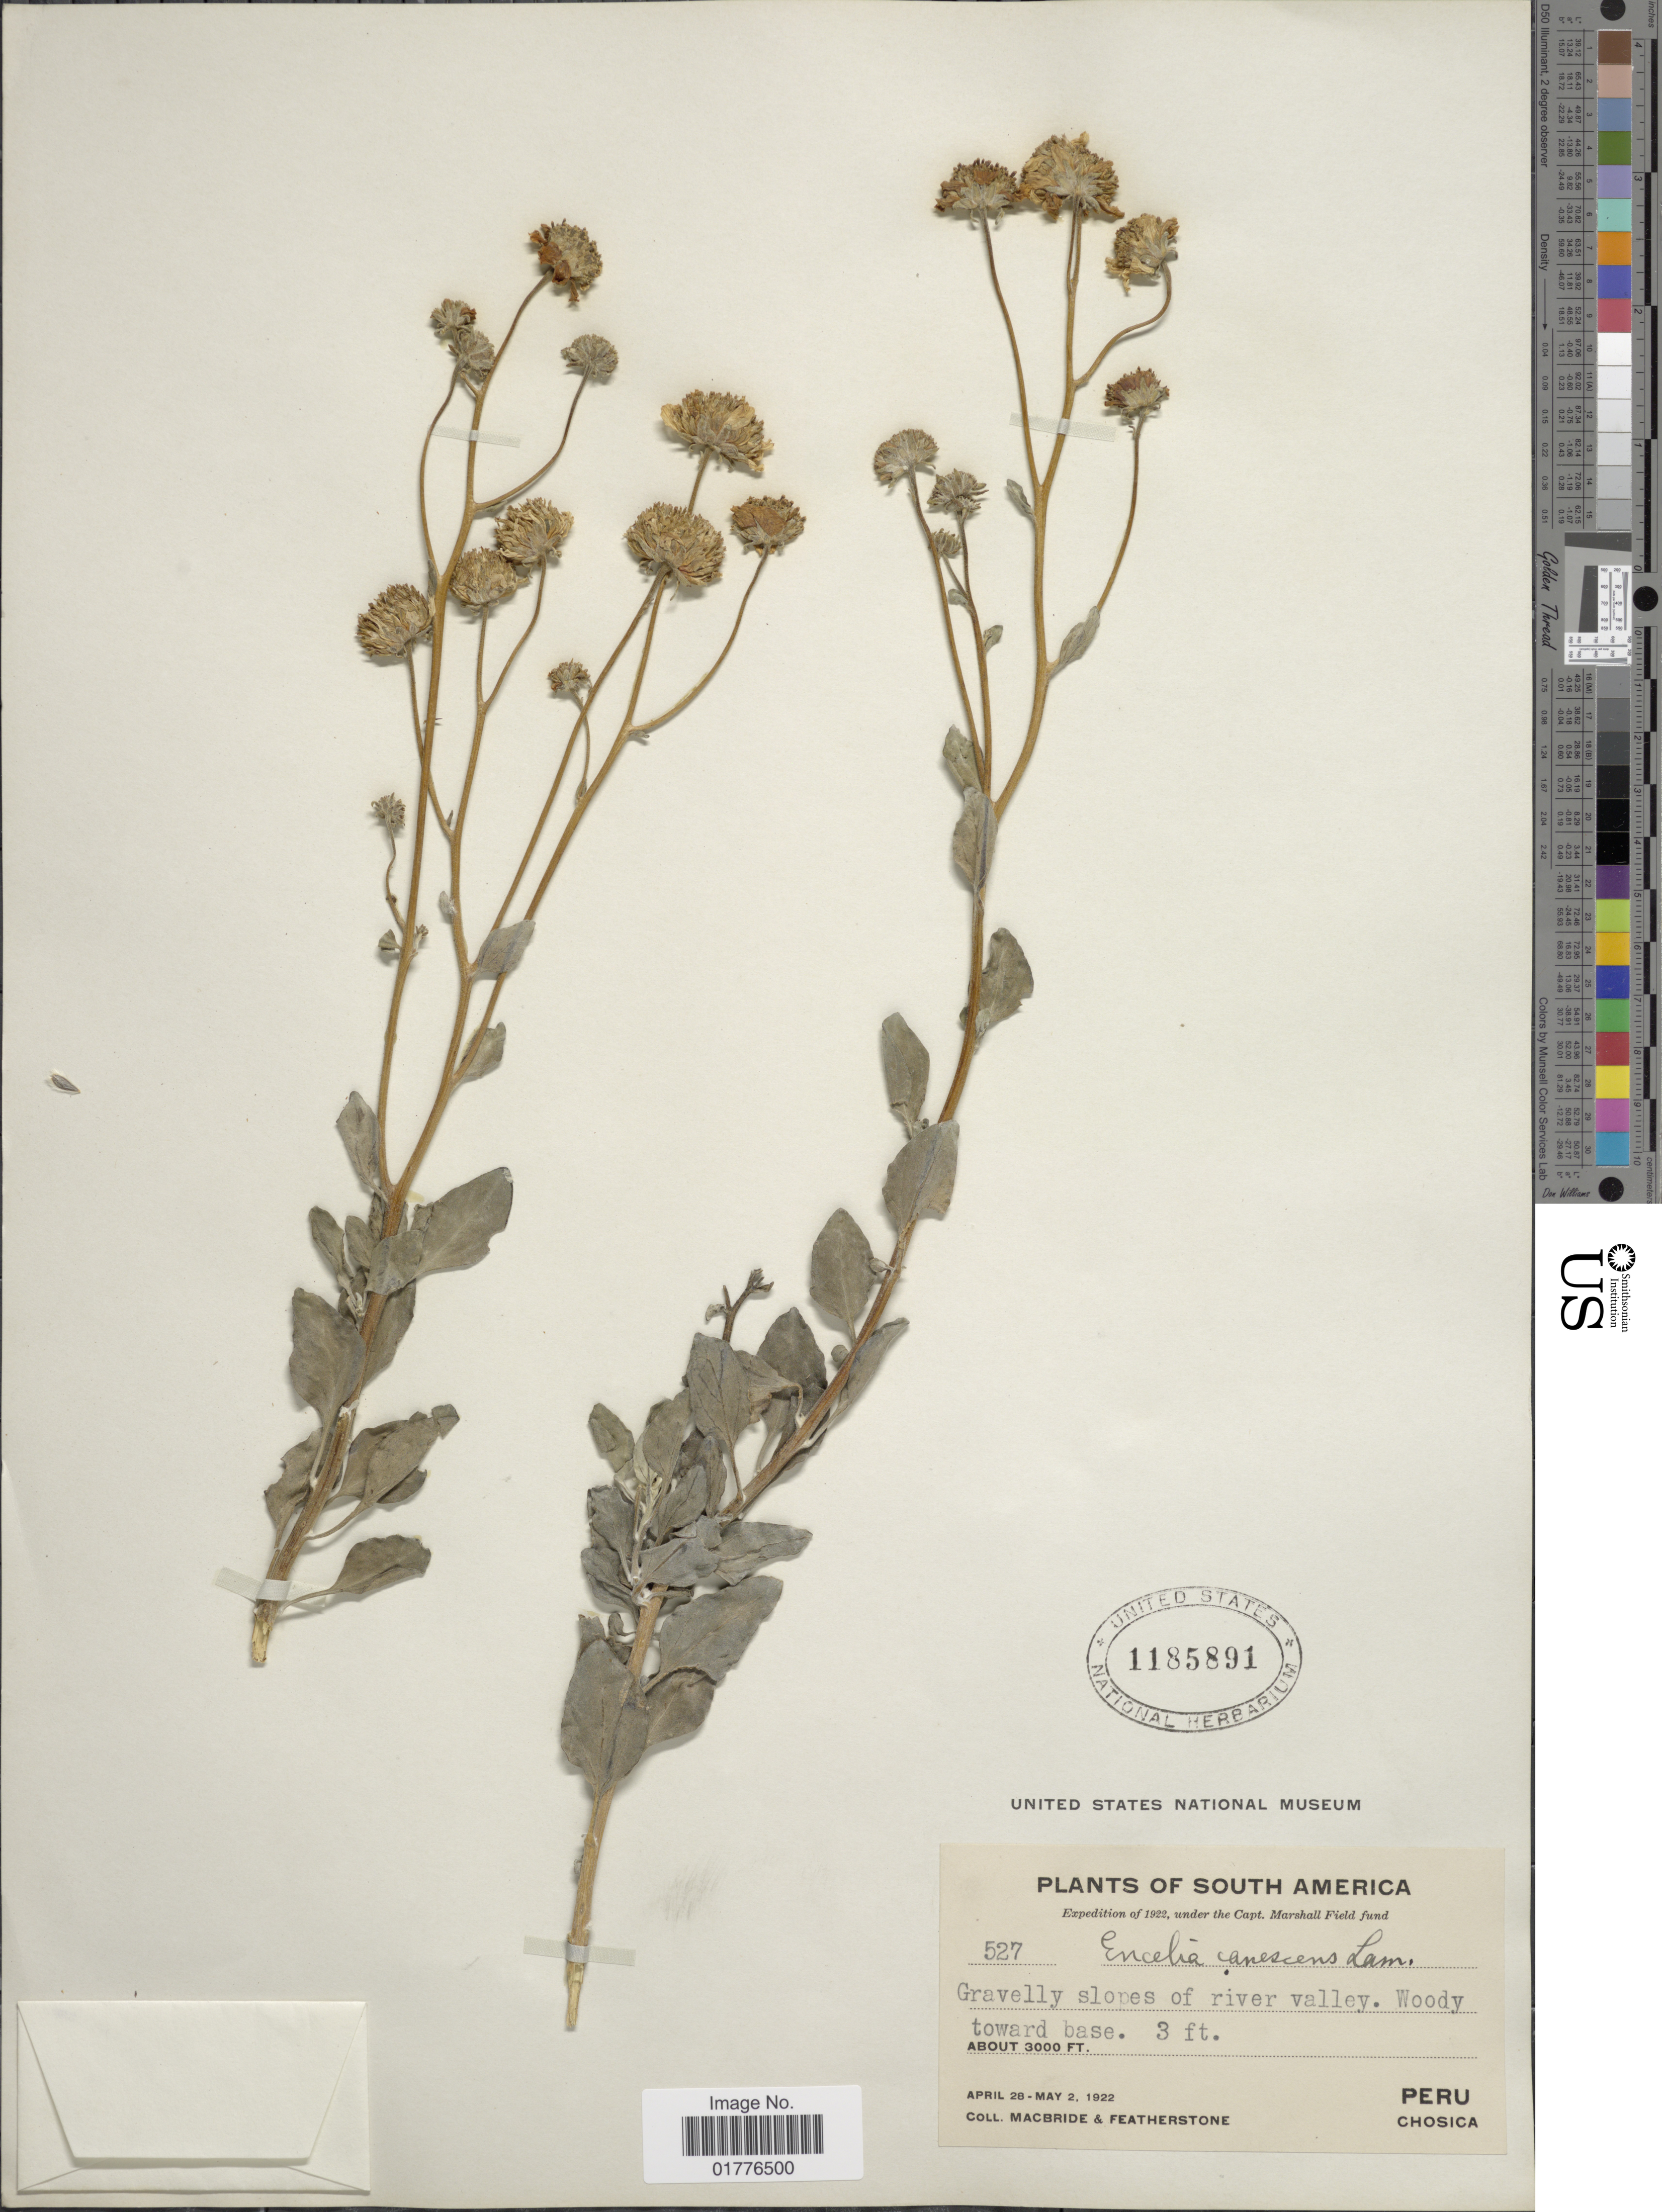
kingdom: Plantae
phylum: Tracheophyta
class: Magnoliopsida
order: Asterales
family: Asteraceae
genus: Encelia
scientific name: Encelia canescens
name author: Lam.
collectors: Macbride, -- & -. Featherstone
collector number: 527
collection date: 1922-04-28/1922-05-02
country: Peru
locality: Chosica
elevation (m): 914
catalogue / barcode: US 1185891